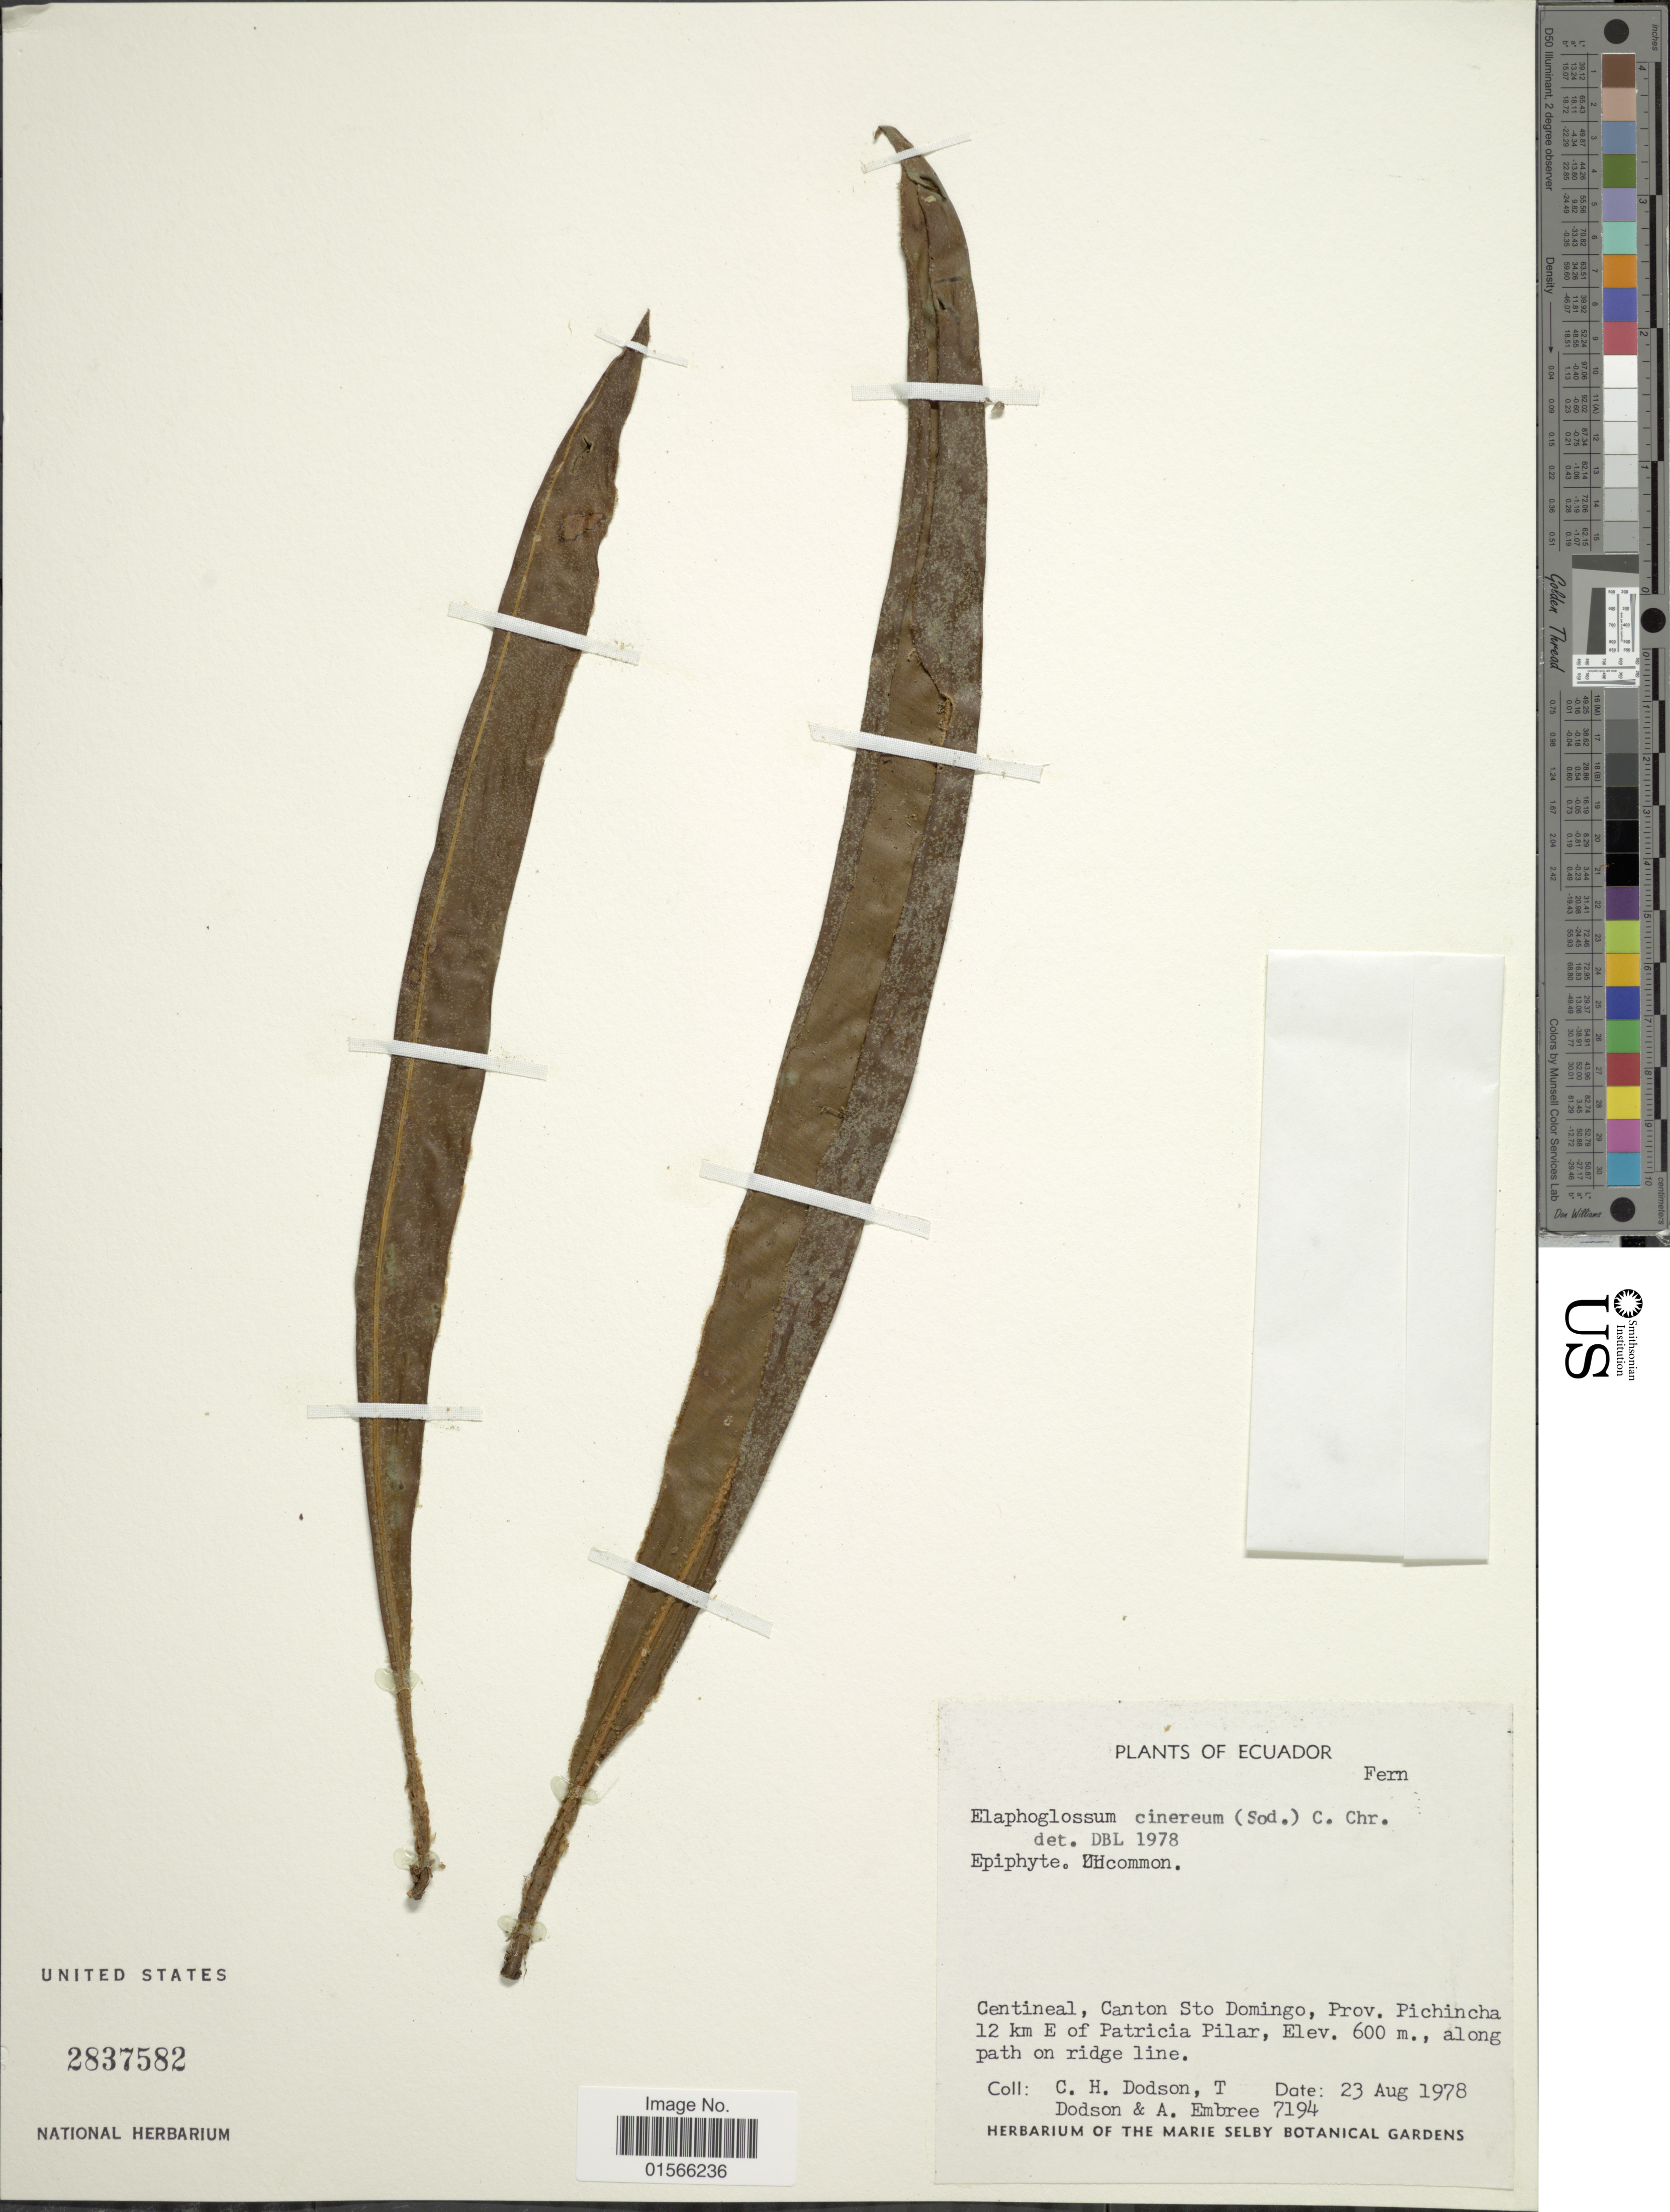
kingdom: Plantae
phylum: Tracheophyta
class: Polypodiopsida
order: Polypodiales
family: Dryopteridaceae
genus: Elaphoglossum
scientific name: Elaphoglossum cinereum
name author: (Sodiro) C. Chr.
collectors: C. H. Dodson, T. A. Dodson & A. Embree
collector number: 7194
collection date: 1978-08-23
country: Ecuador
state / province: Pichincha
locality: Centineal, Canton Sto Domingo, 12 km E of Patricia Pilar, along path on ridge line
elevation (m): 600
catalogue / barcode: US 2837582